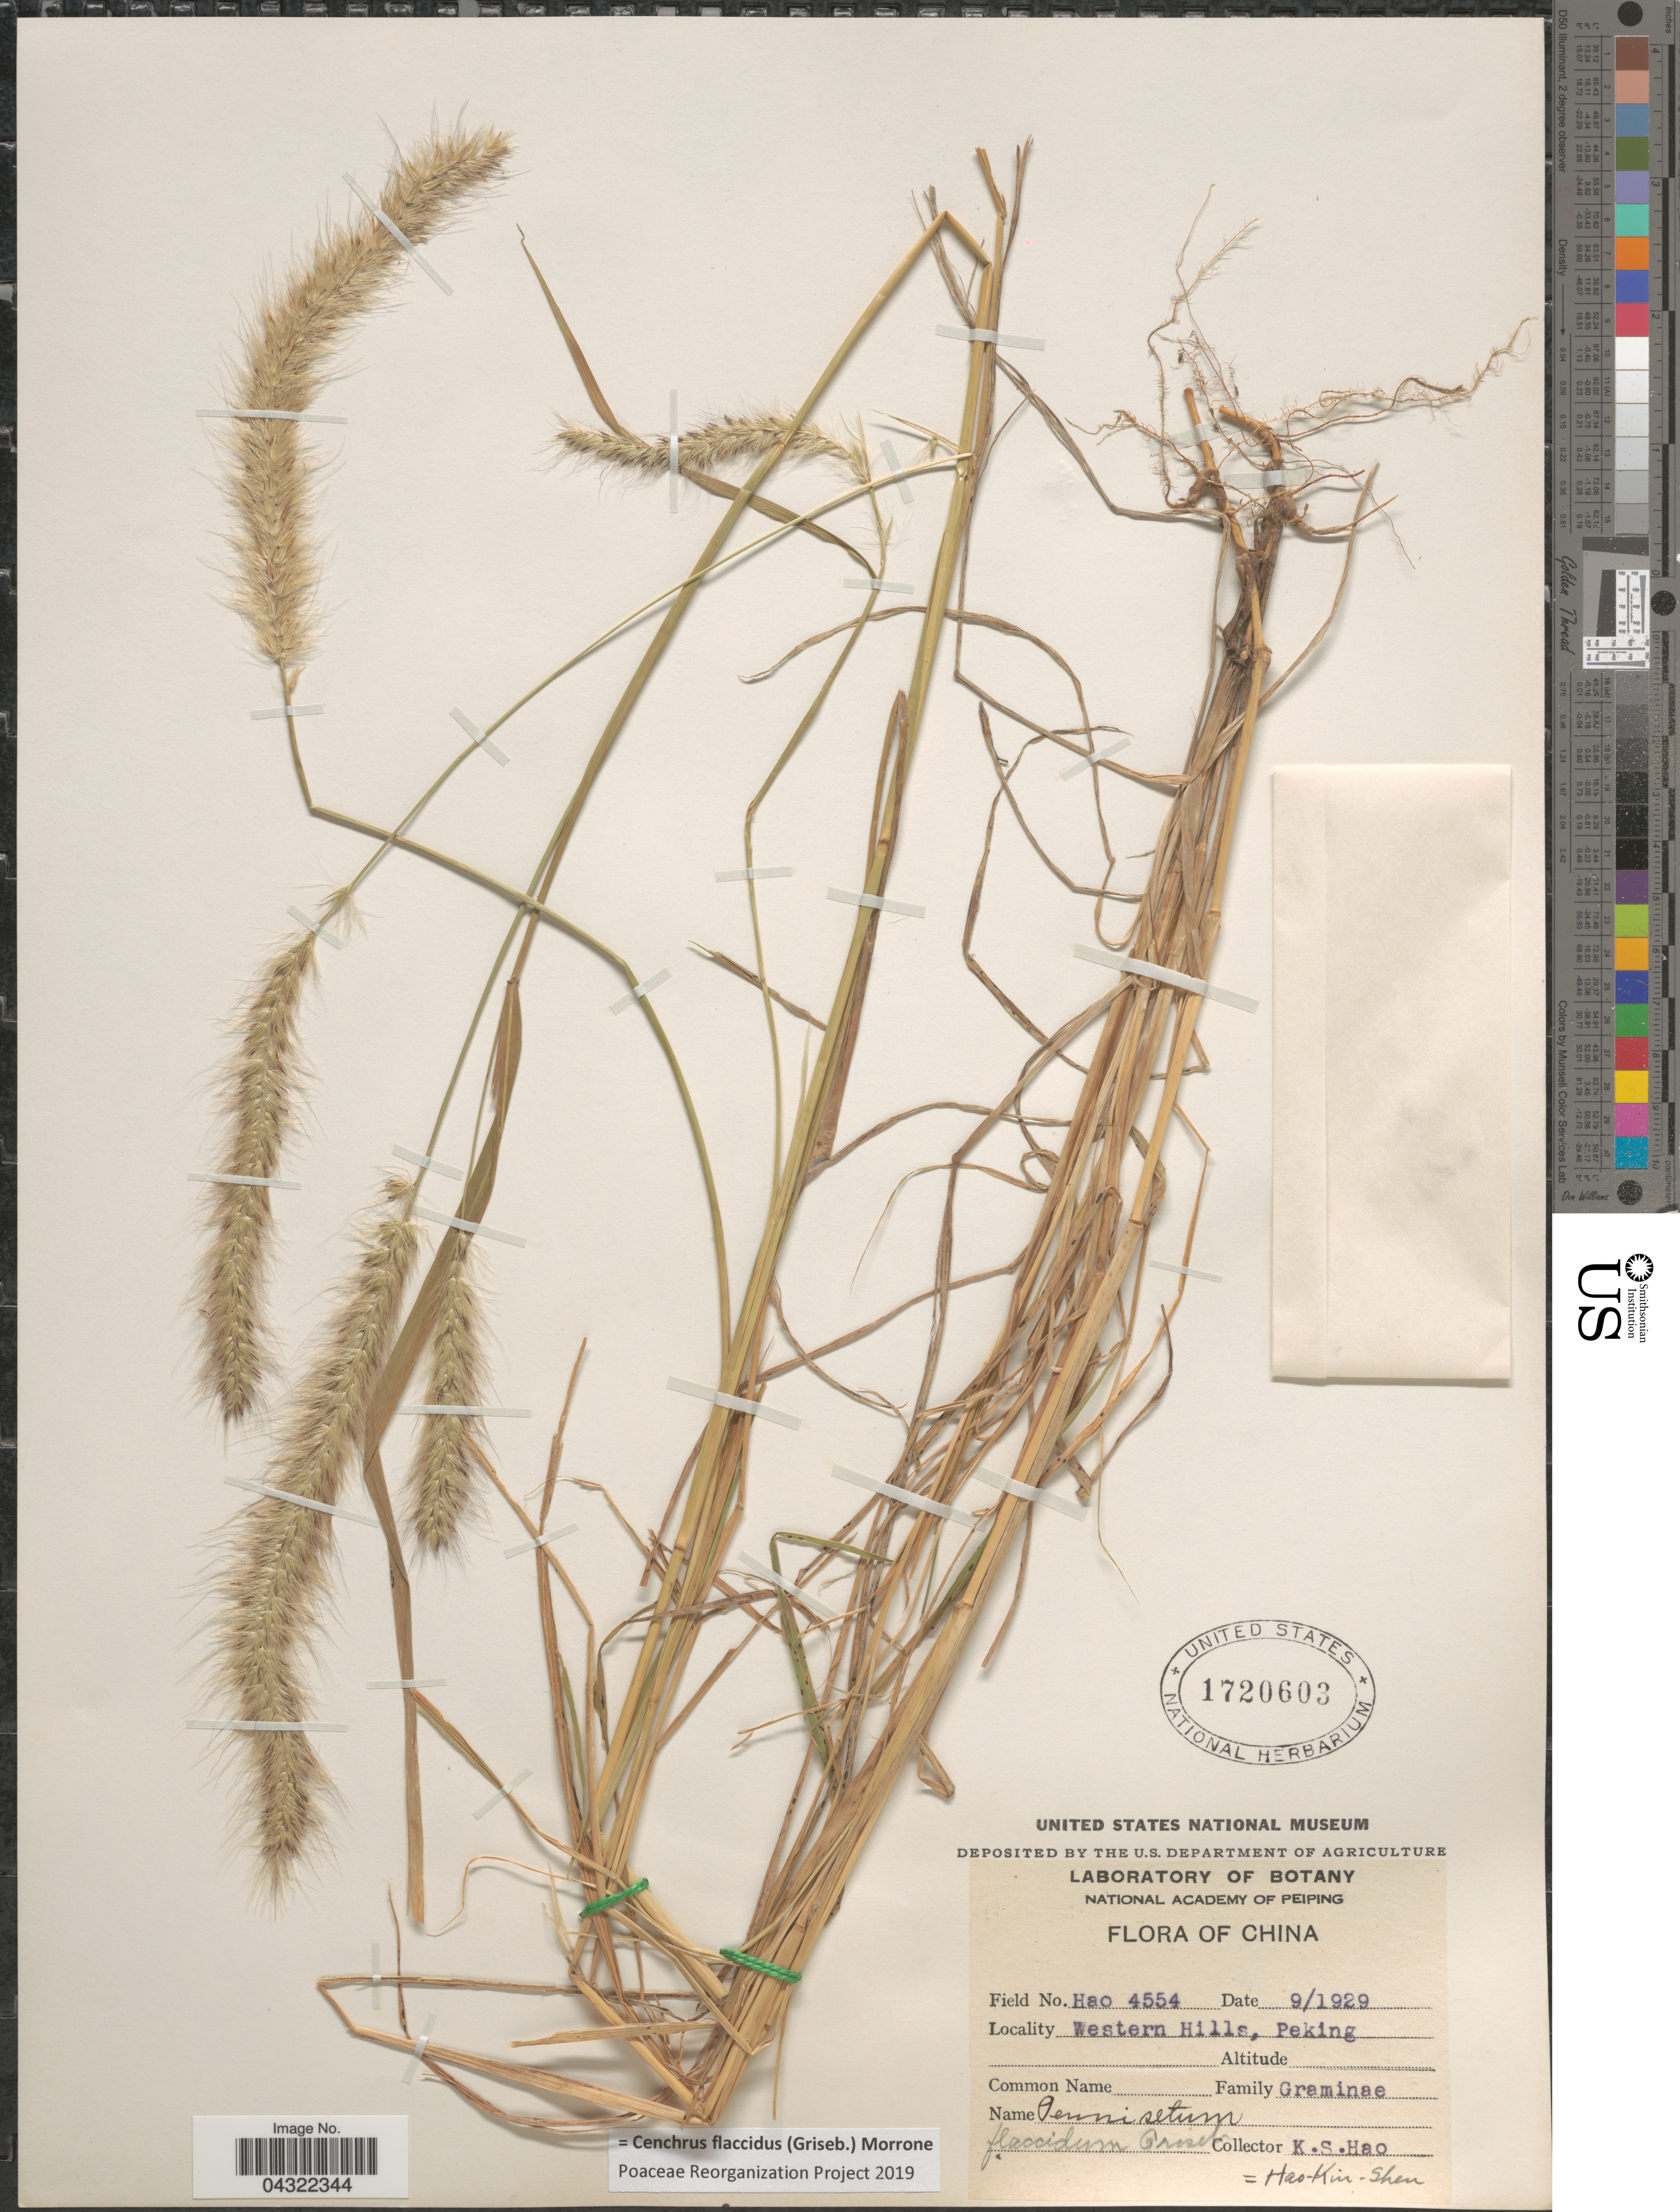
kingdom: Plantae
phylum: Tracheophyta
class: Liliopsida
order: Poales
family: Poaceae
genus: Cenchrus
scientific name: Cenchrus flaccidus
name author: (Griseb.) Morrone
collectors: K. S. Hao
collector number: Hao4554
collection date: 1929-09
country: China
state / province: Beijing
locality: Western Hills, Peking.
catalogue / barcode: US 1720603